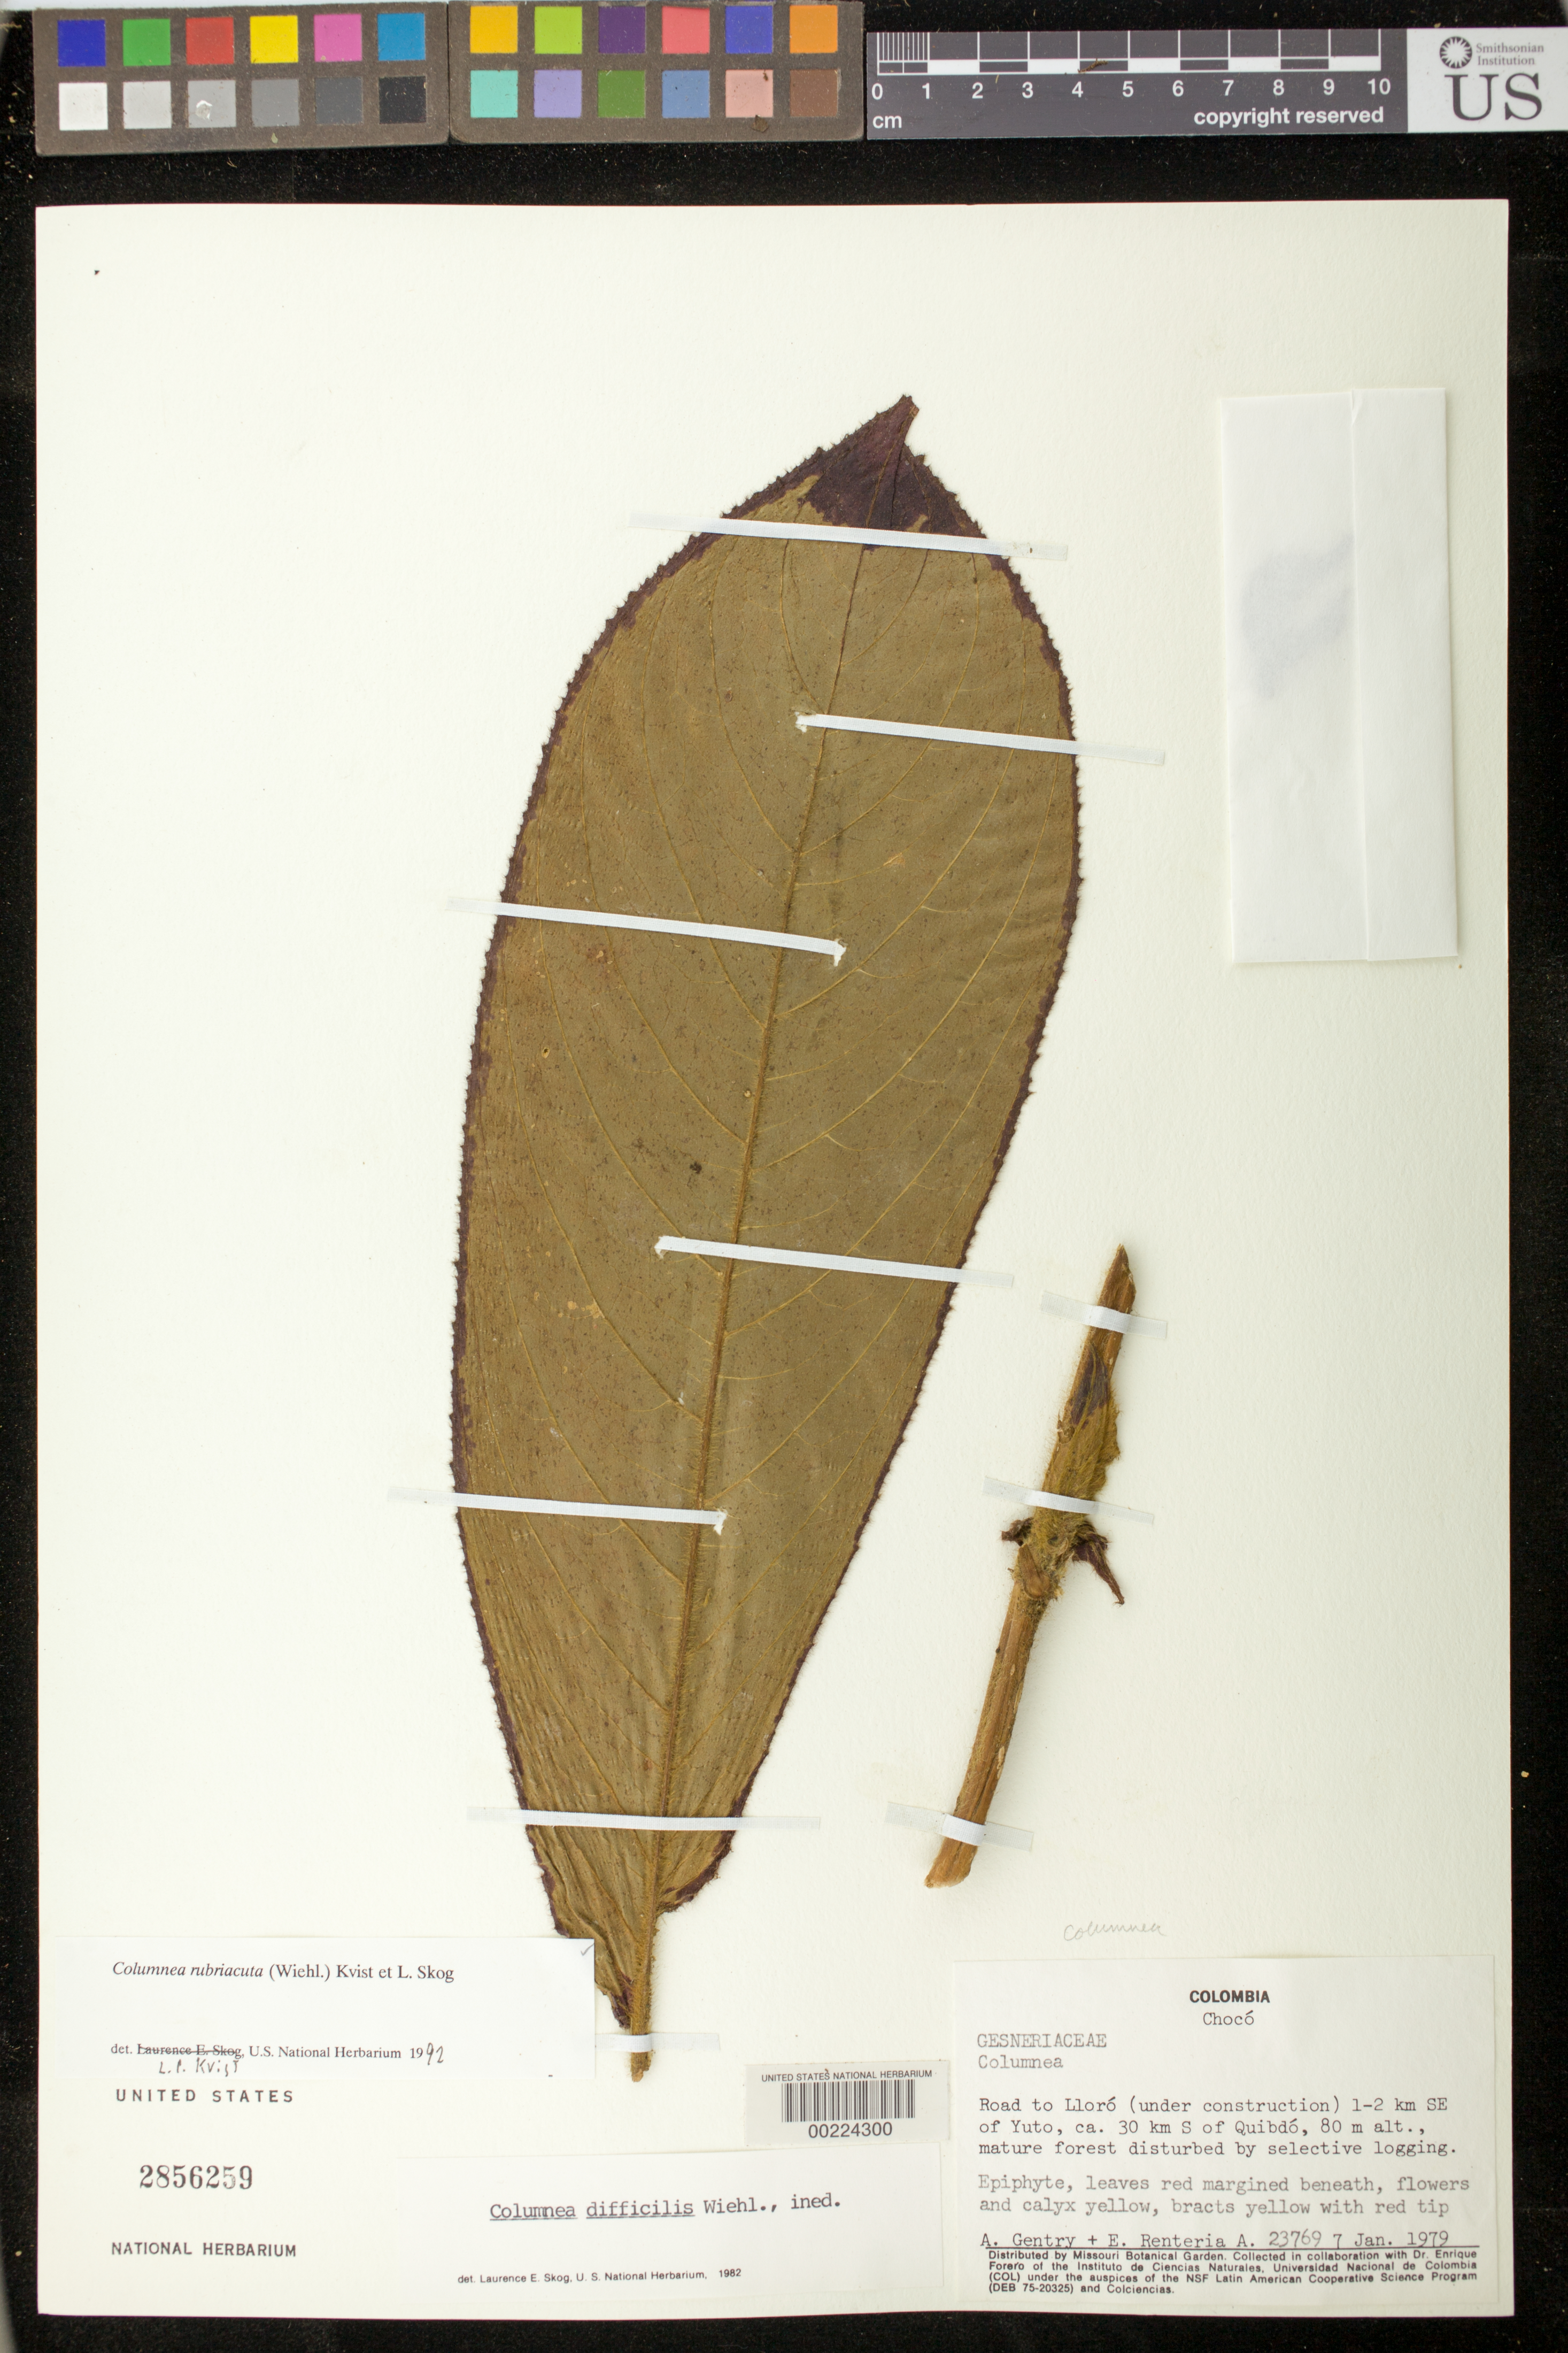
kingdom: Plantae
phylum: Tracheophyta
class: Magnoliopsida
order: Lamiales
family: Gesneriaceae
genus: Columnea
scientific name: Columnea rubriacuta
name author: (Wiehler) L.P. Kvist & L.E. Skog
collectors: A. H. Gentry & E. Renteria A.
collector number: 23769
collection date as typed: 07 Jan 1979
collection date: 1979-01-07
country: Colombia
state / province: Chocó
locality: Road to Lloro (under construction) 1-2 km SE of Yuto, ca 30 km S of Quibdo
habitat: Mature forest disturbed by selective logging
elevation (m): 80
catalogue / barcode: US 2856259